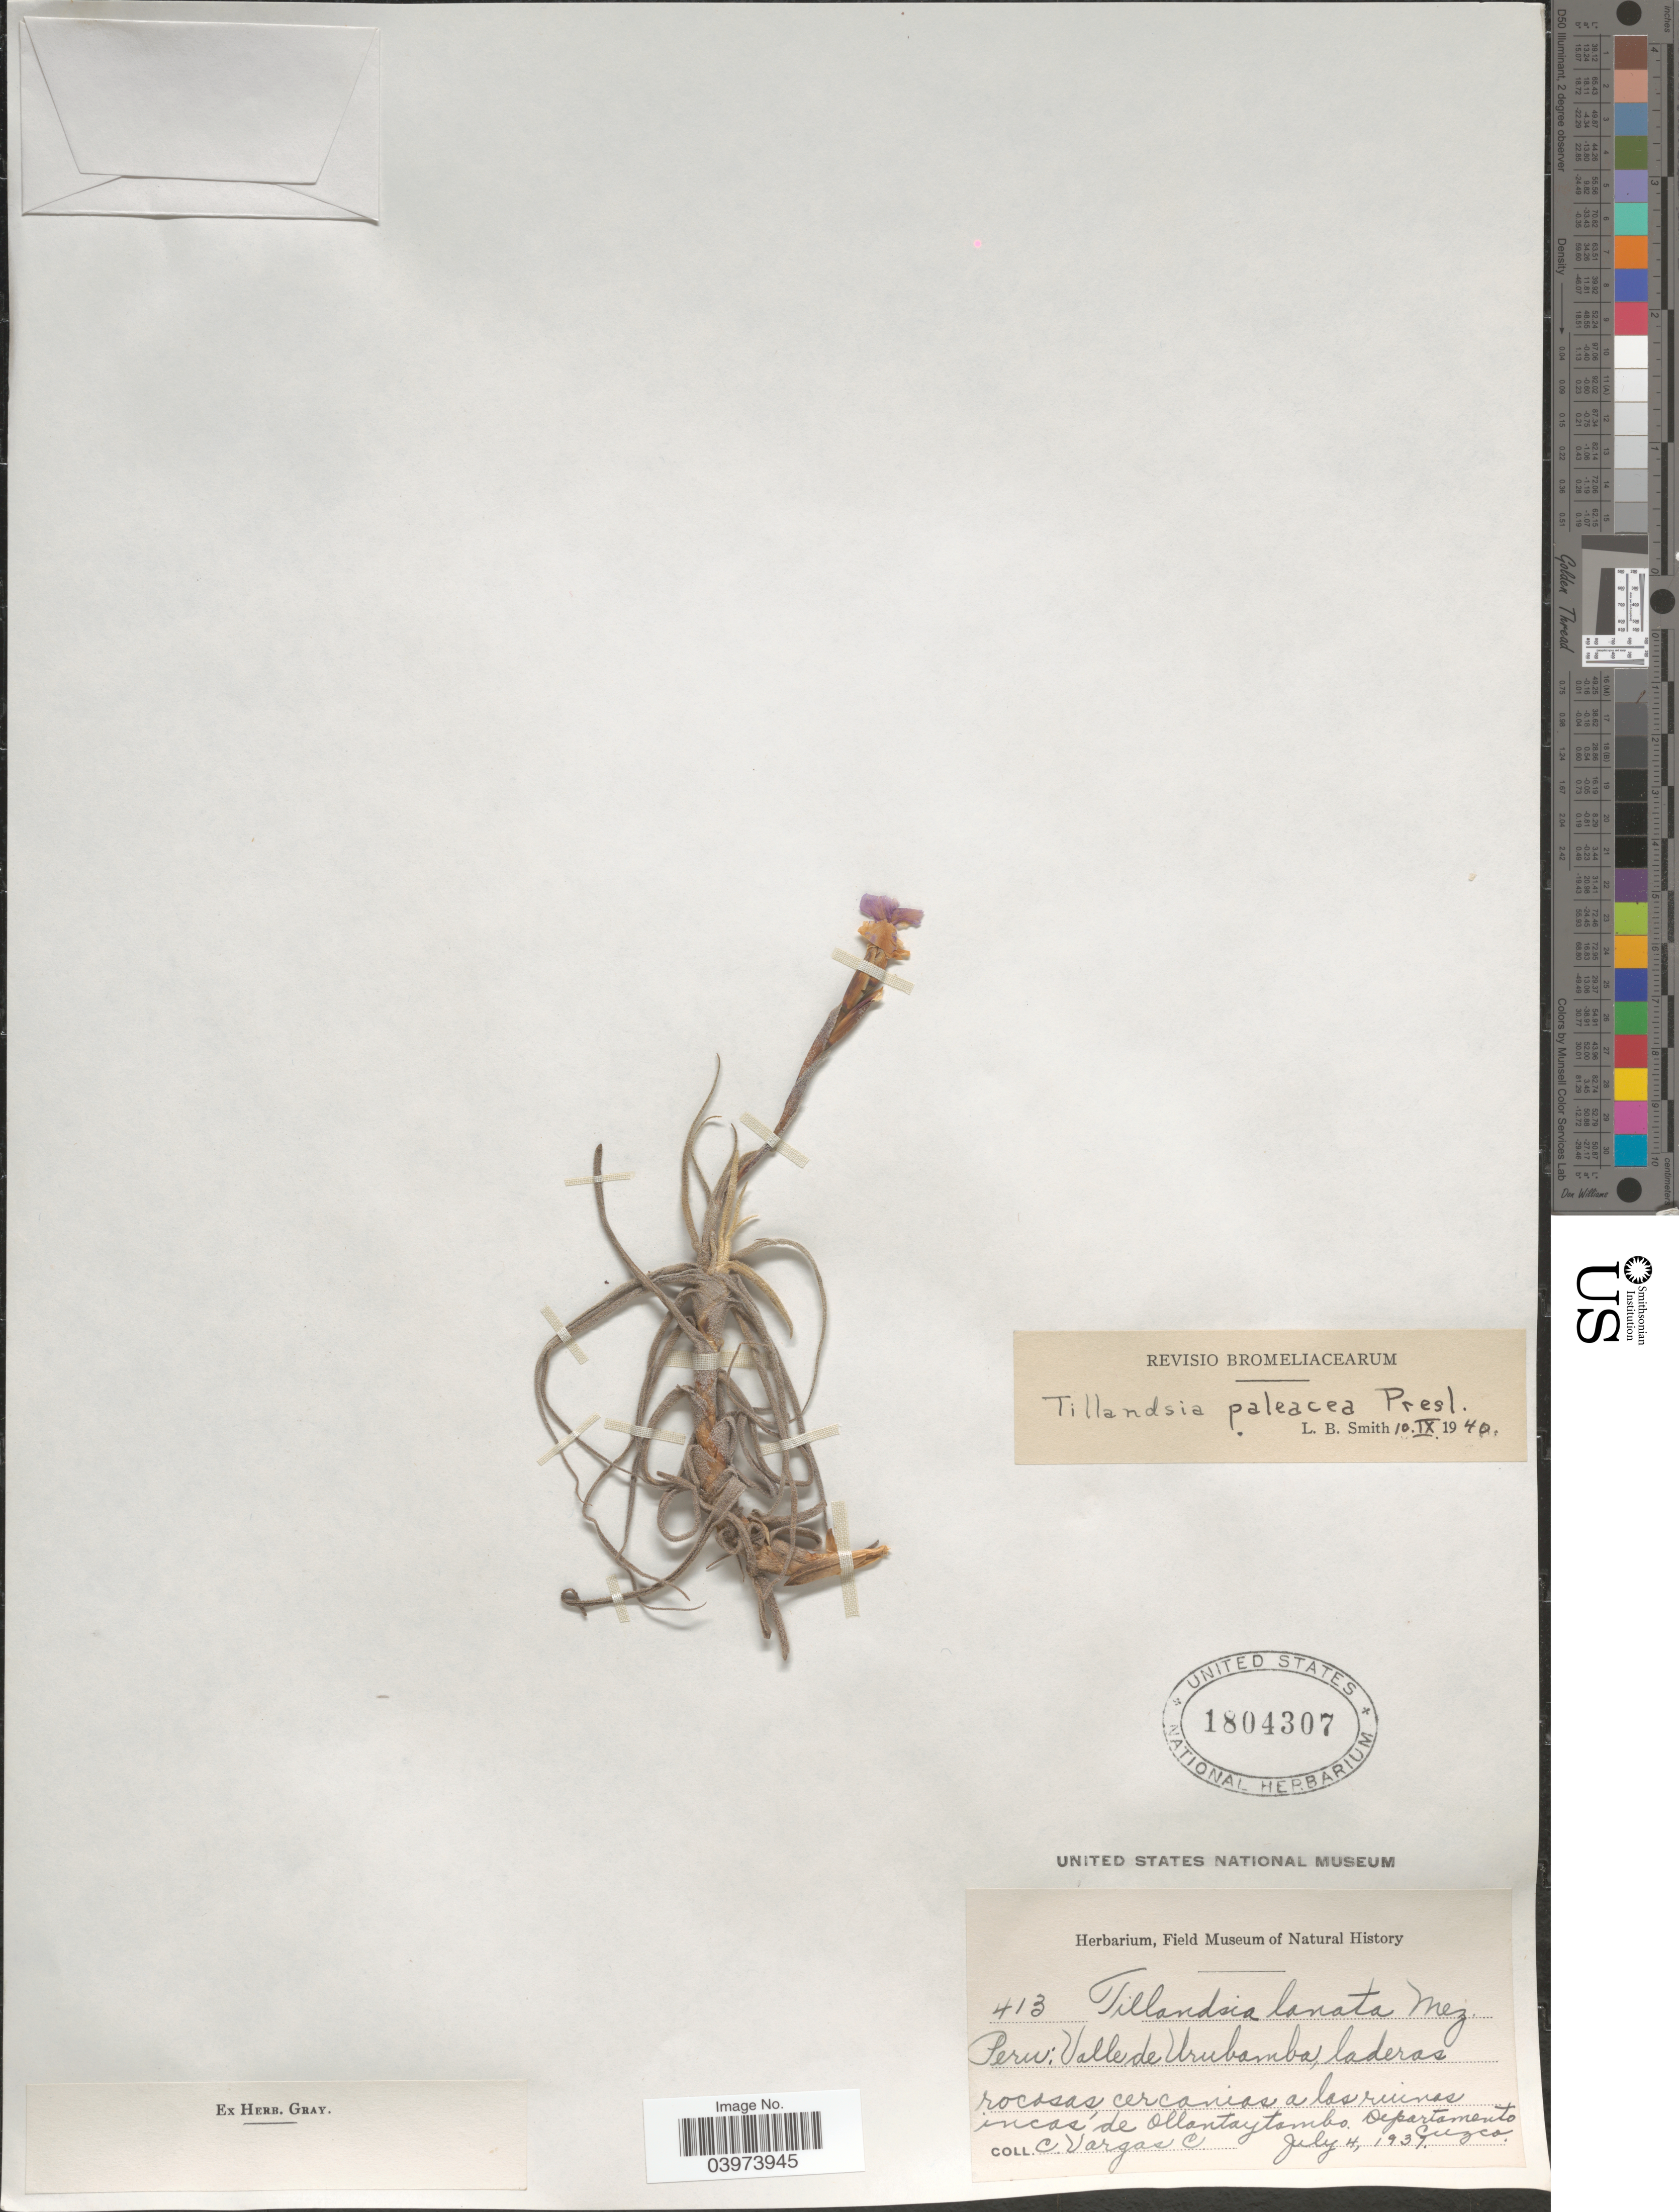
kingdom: Plantae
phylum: Tracheophyta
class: Liliopsida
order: Poales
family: Bromeliaceae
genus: Tillandsia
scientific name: Tillandsia paleacea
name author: C. Presl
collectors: C. Vargas Calderón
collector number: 413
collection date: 1937-07-04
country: Peru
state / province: Cusco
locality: Valle de Urubamba, laderas. Rocosas, cercanias a las ruinas incas de Ollantaytambo. Departamento Cuzco.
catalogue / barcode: US 1804307